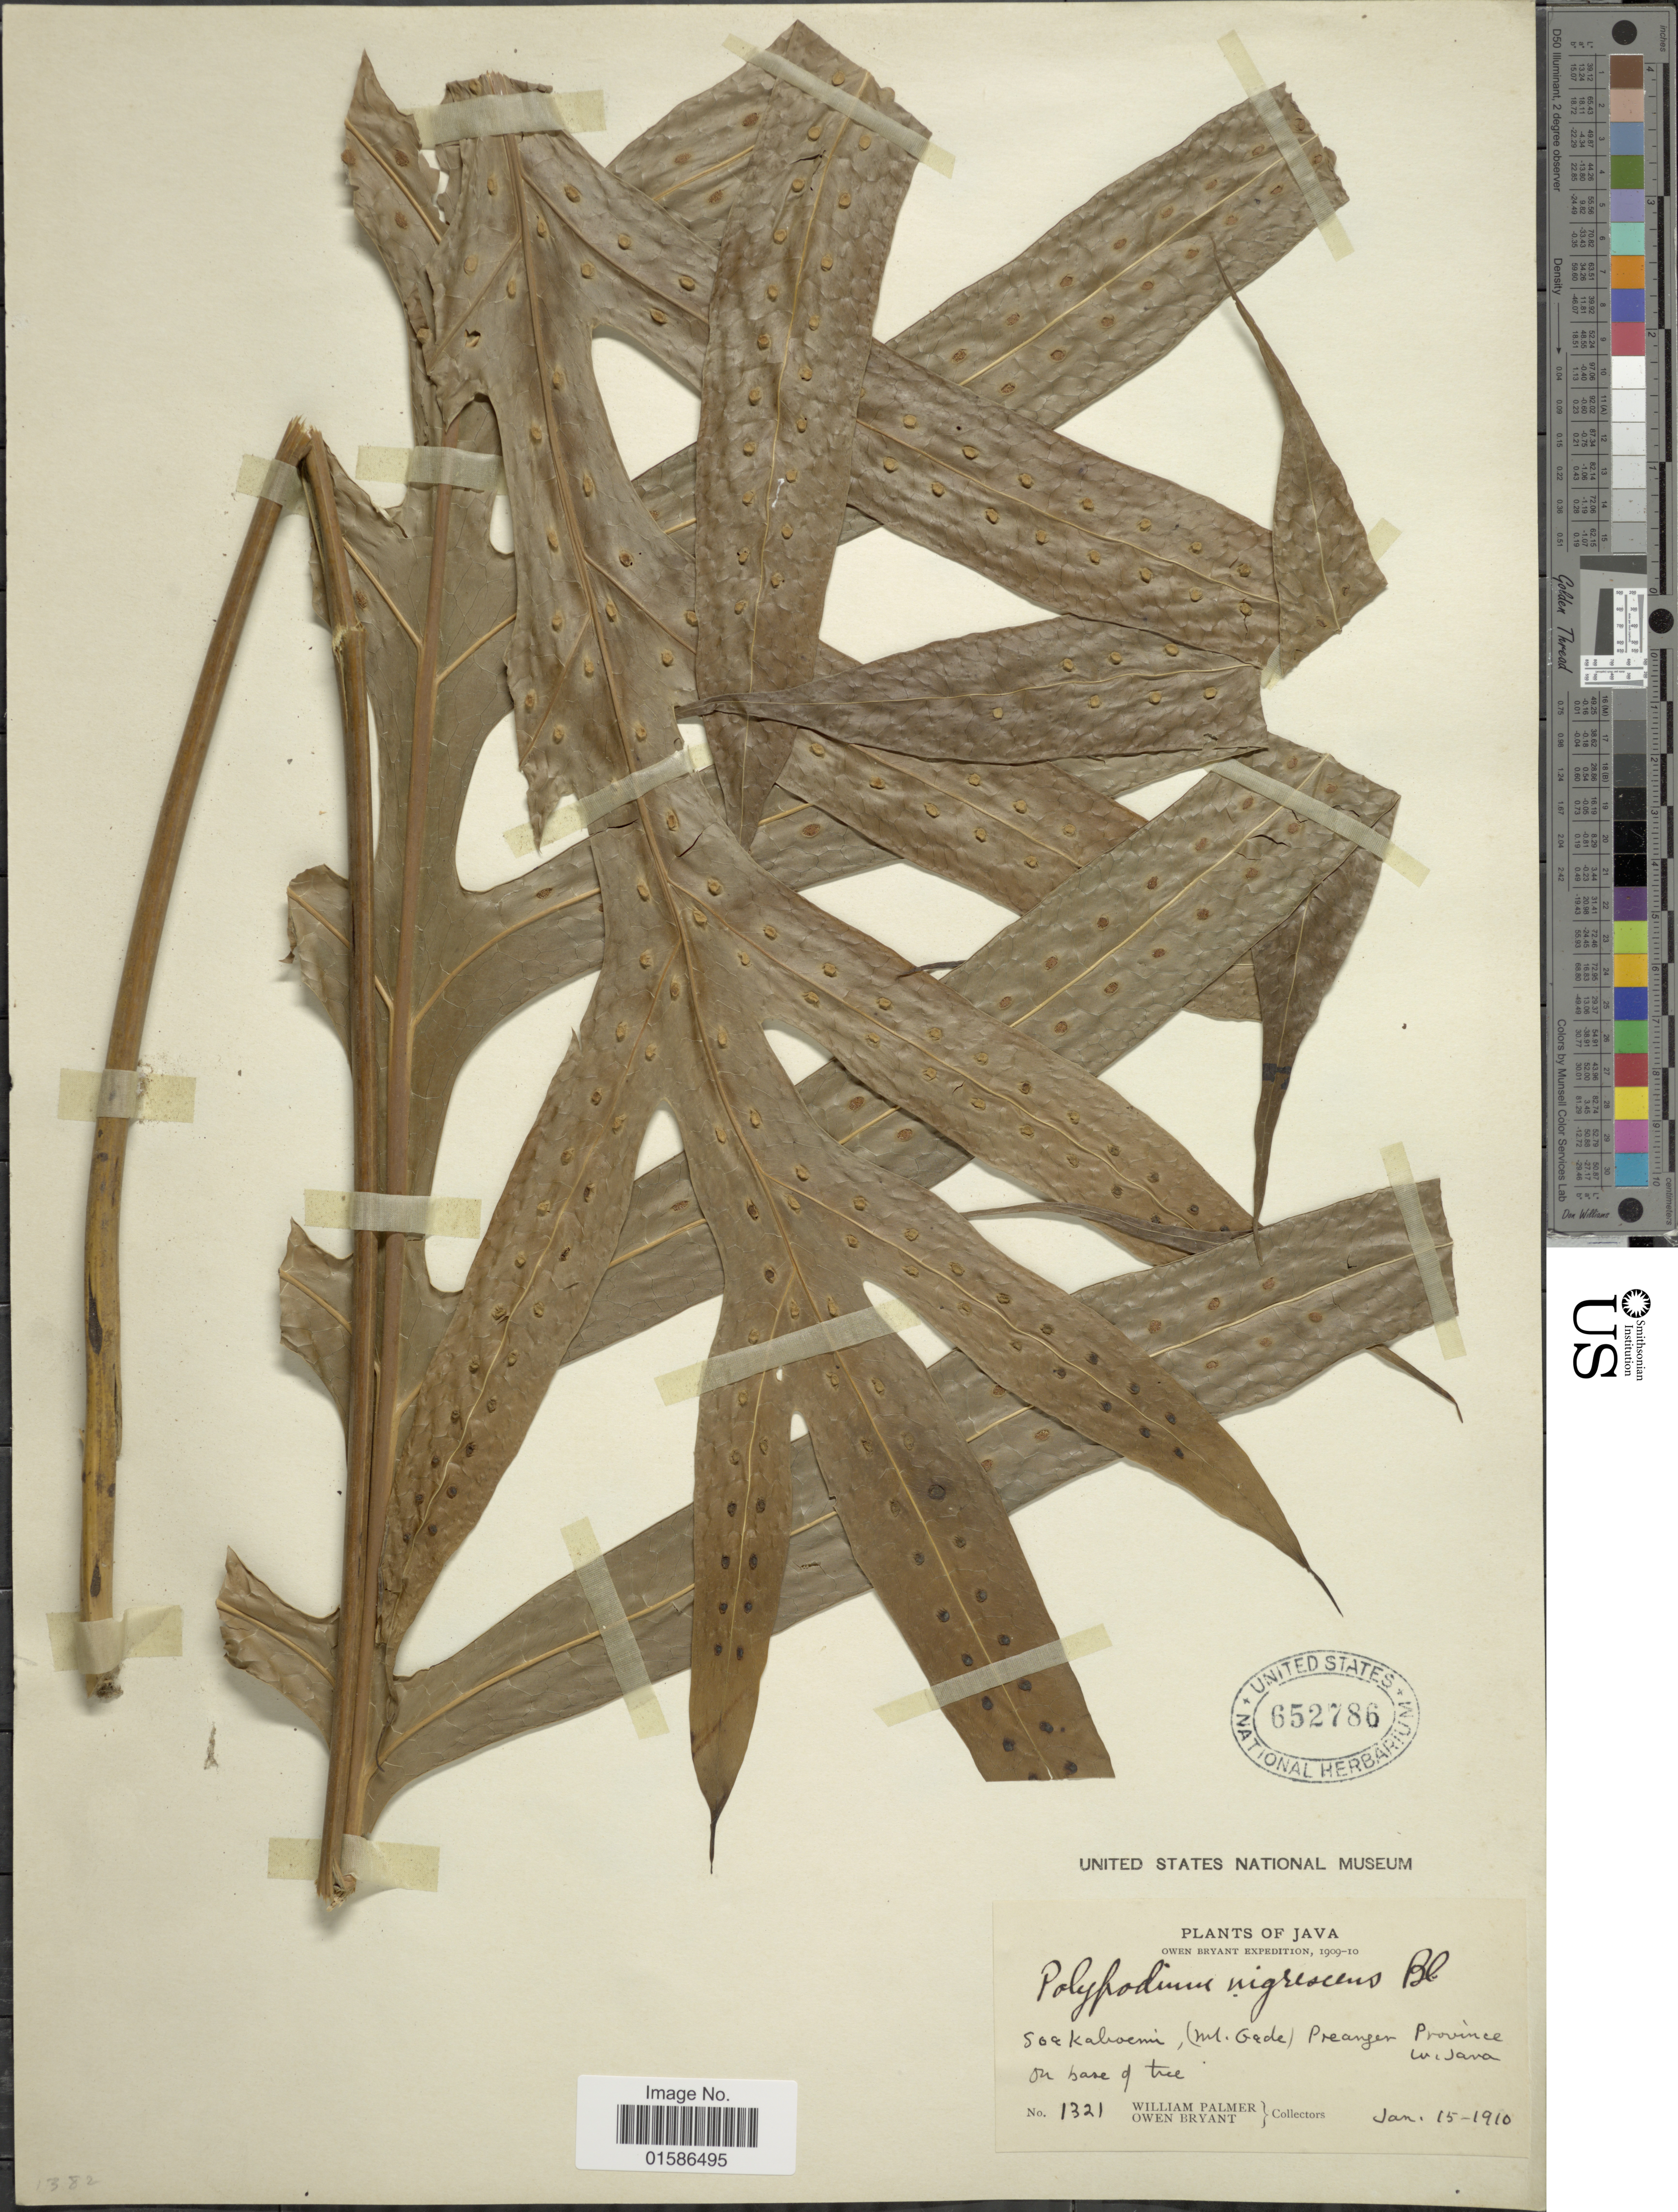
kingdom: Plantae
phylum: Tracheophyta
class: Polypodiopsida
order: Polypodiales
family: Polypodiaceae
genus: Microsorum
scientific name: Microsorum membranifolium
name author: (R. Br.) Ching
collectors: W. Palmer & O. Bryant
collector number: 1321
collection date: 1910-01-15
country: Indonesia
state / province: Java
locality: Soekahoemi, (Mt Gade) Preanger Province ins Java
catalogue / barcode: US 652786